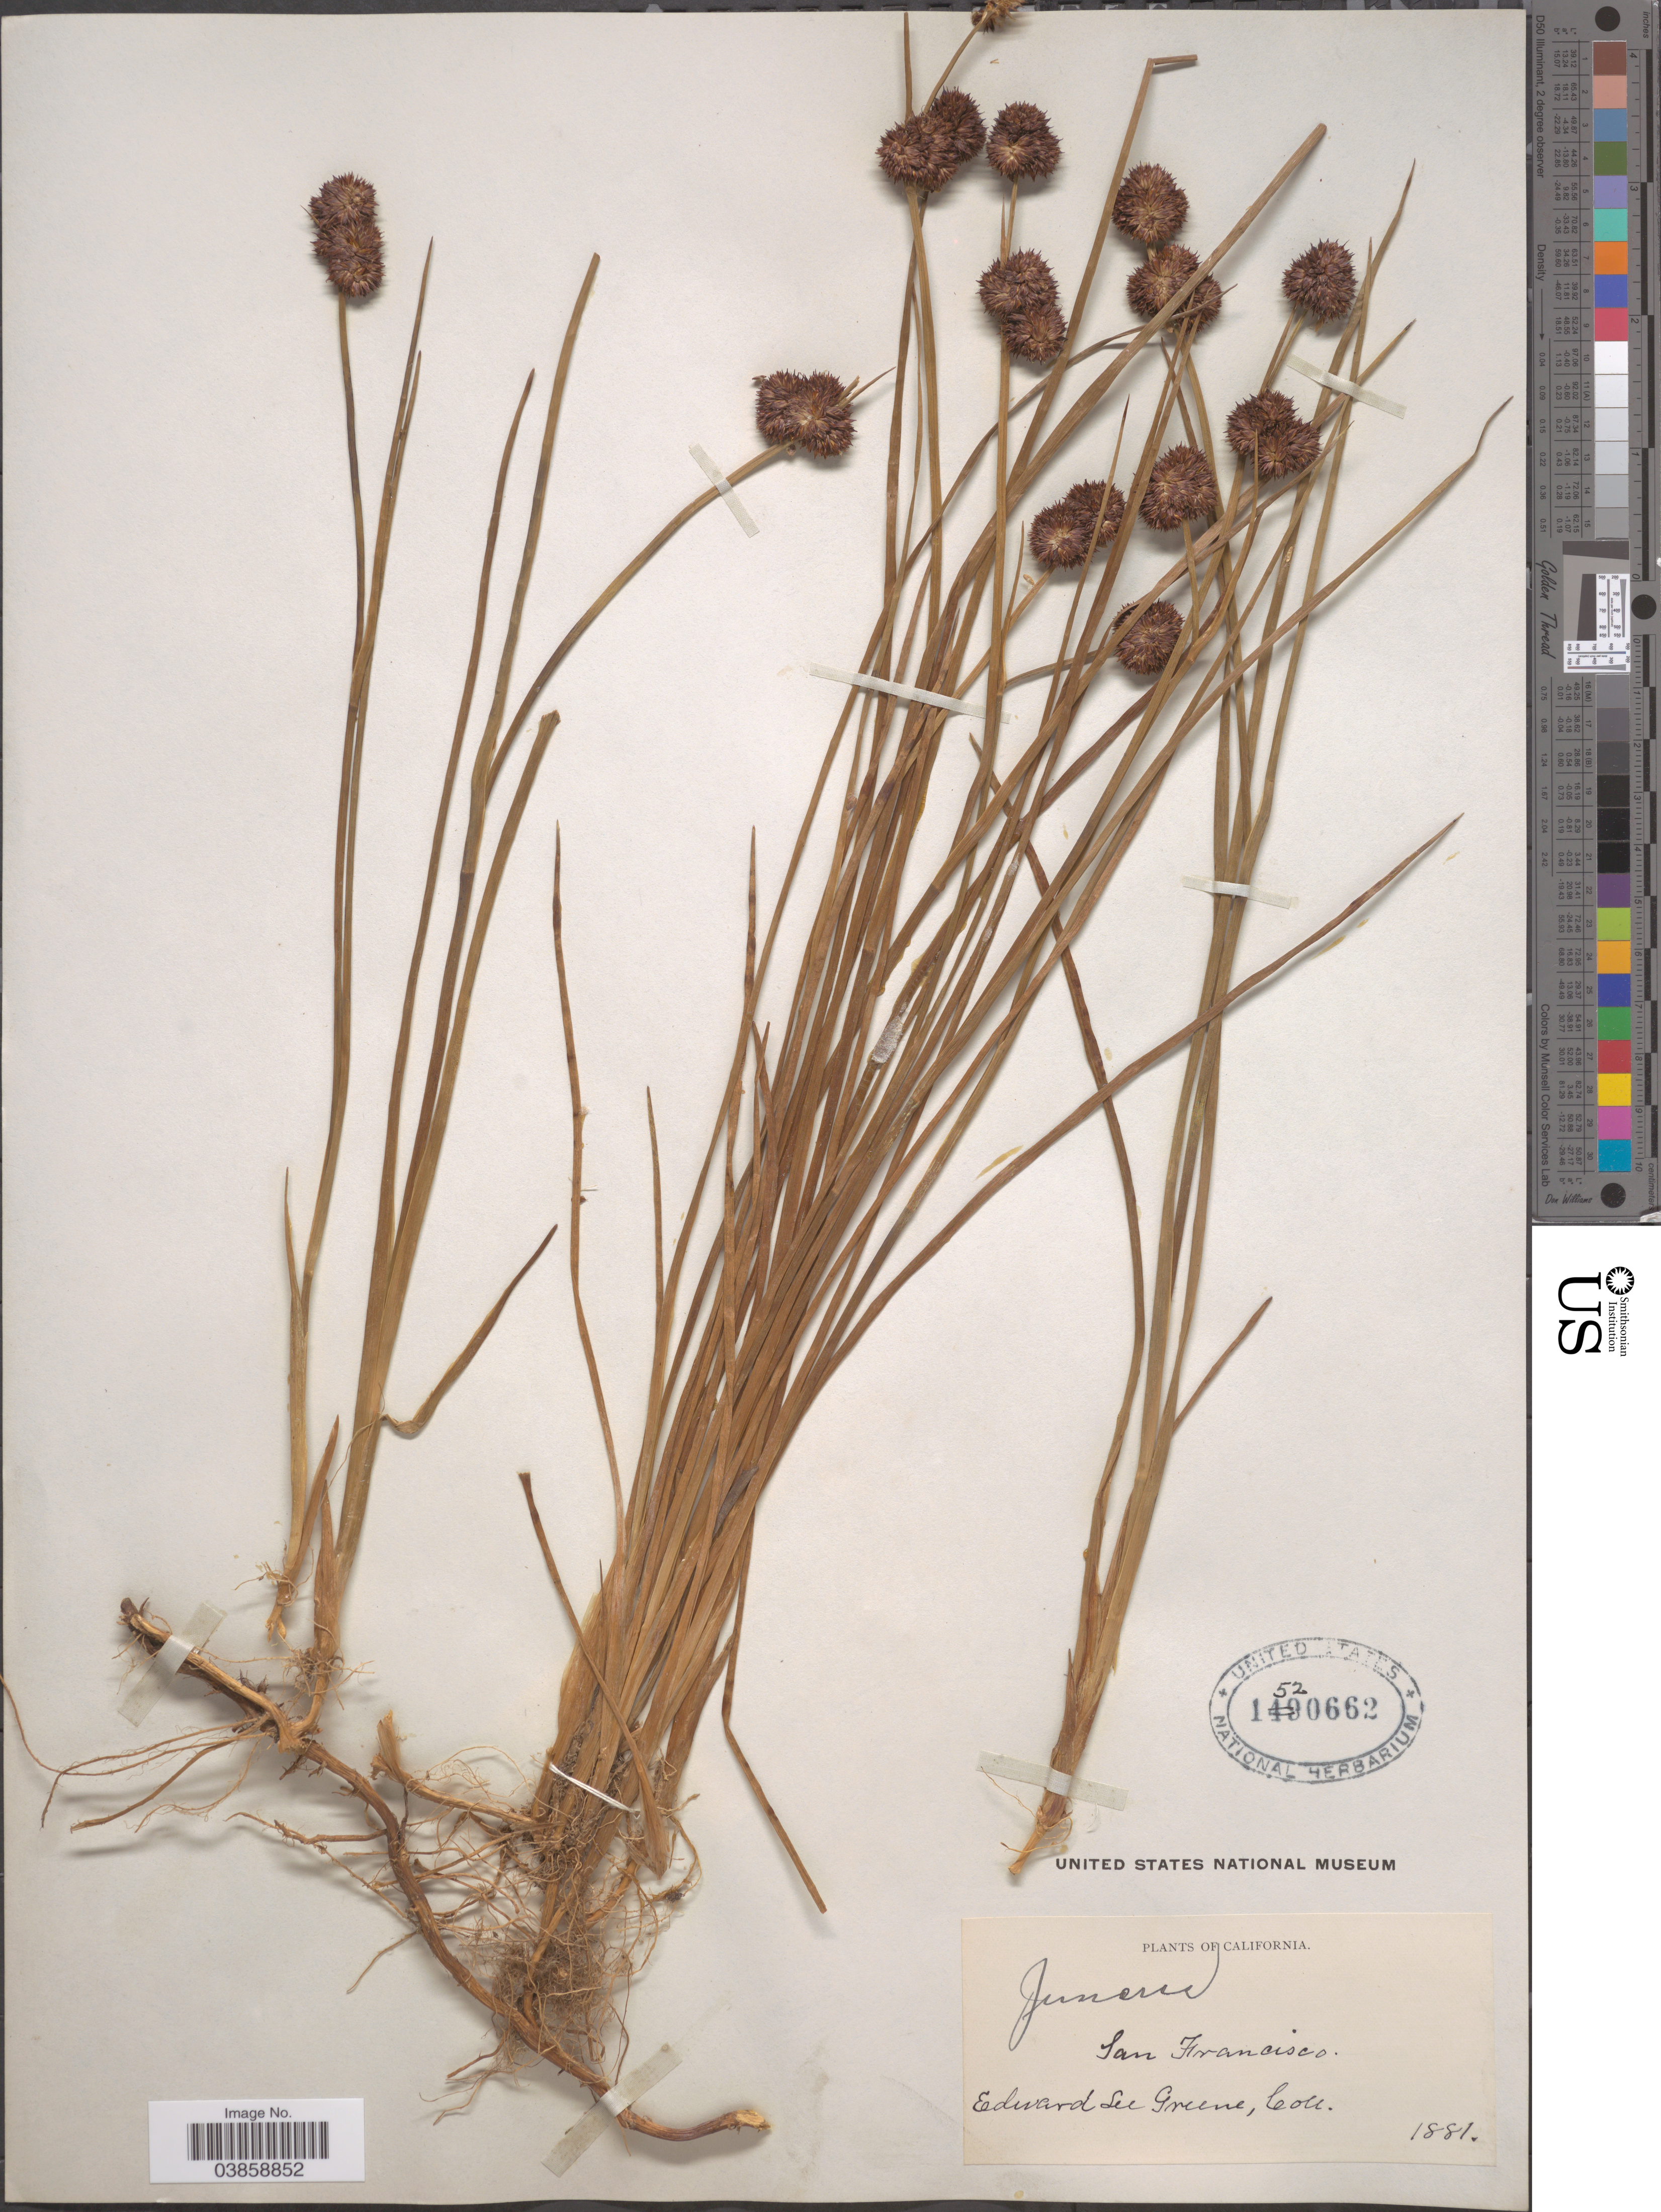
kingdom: Plantae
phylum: Tracheophyta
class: Liliopsida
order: Poales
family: Juncaceae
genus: Juncus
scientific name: Juncus sp.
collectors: E. L. Greene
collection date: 1881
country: United States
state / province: California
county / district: San Francisco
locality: San Francisco.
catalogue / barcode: US 1520662